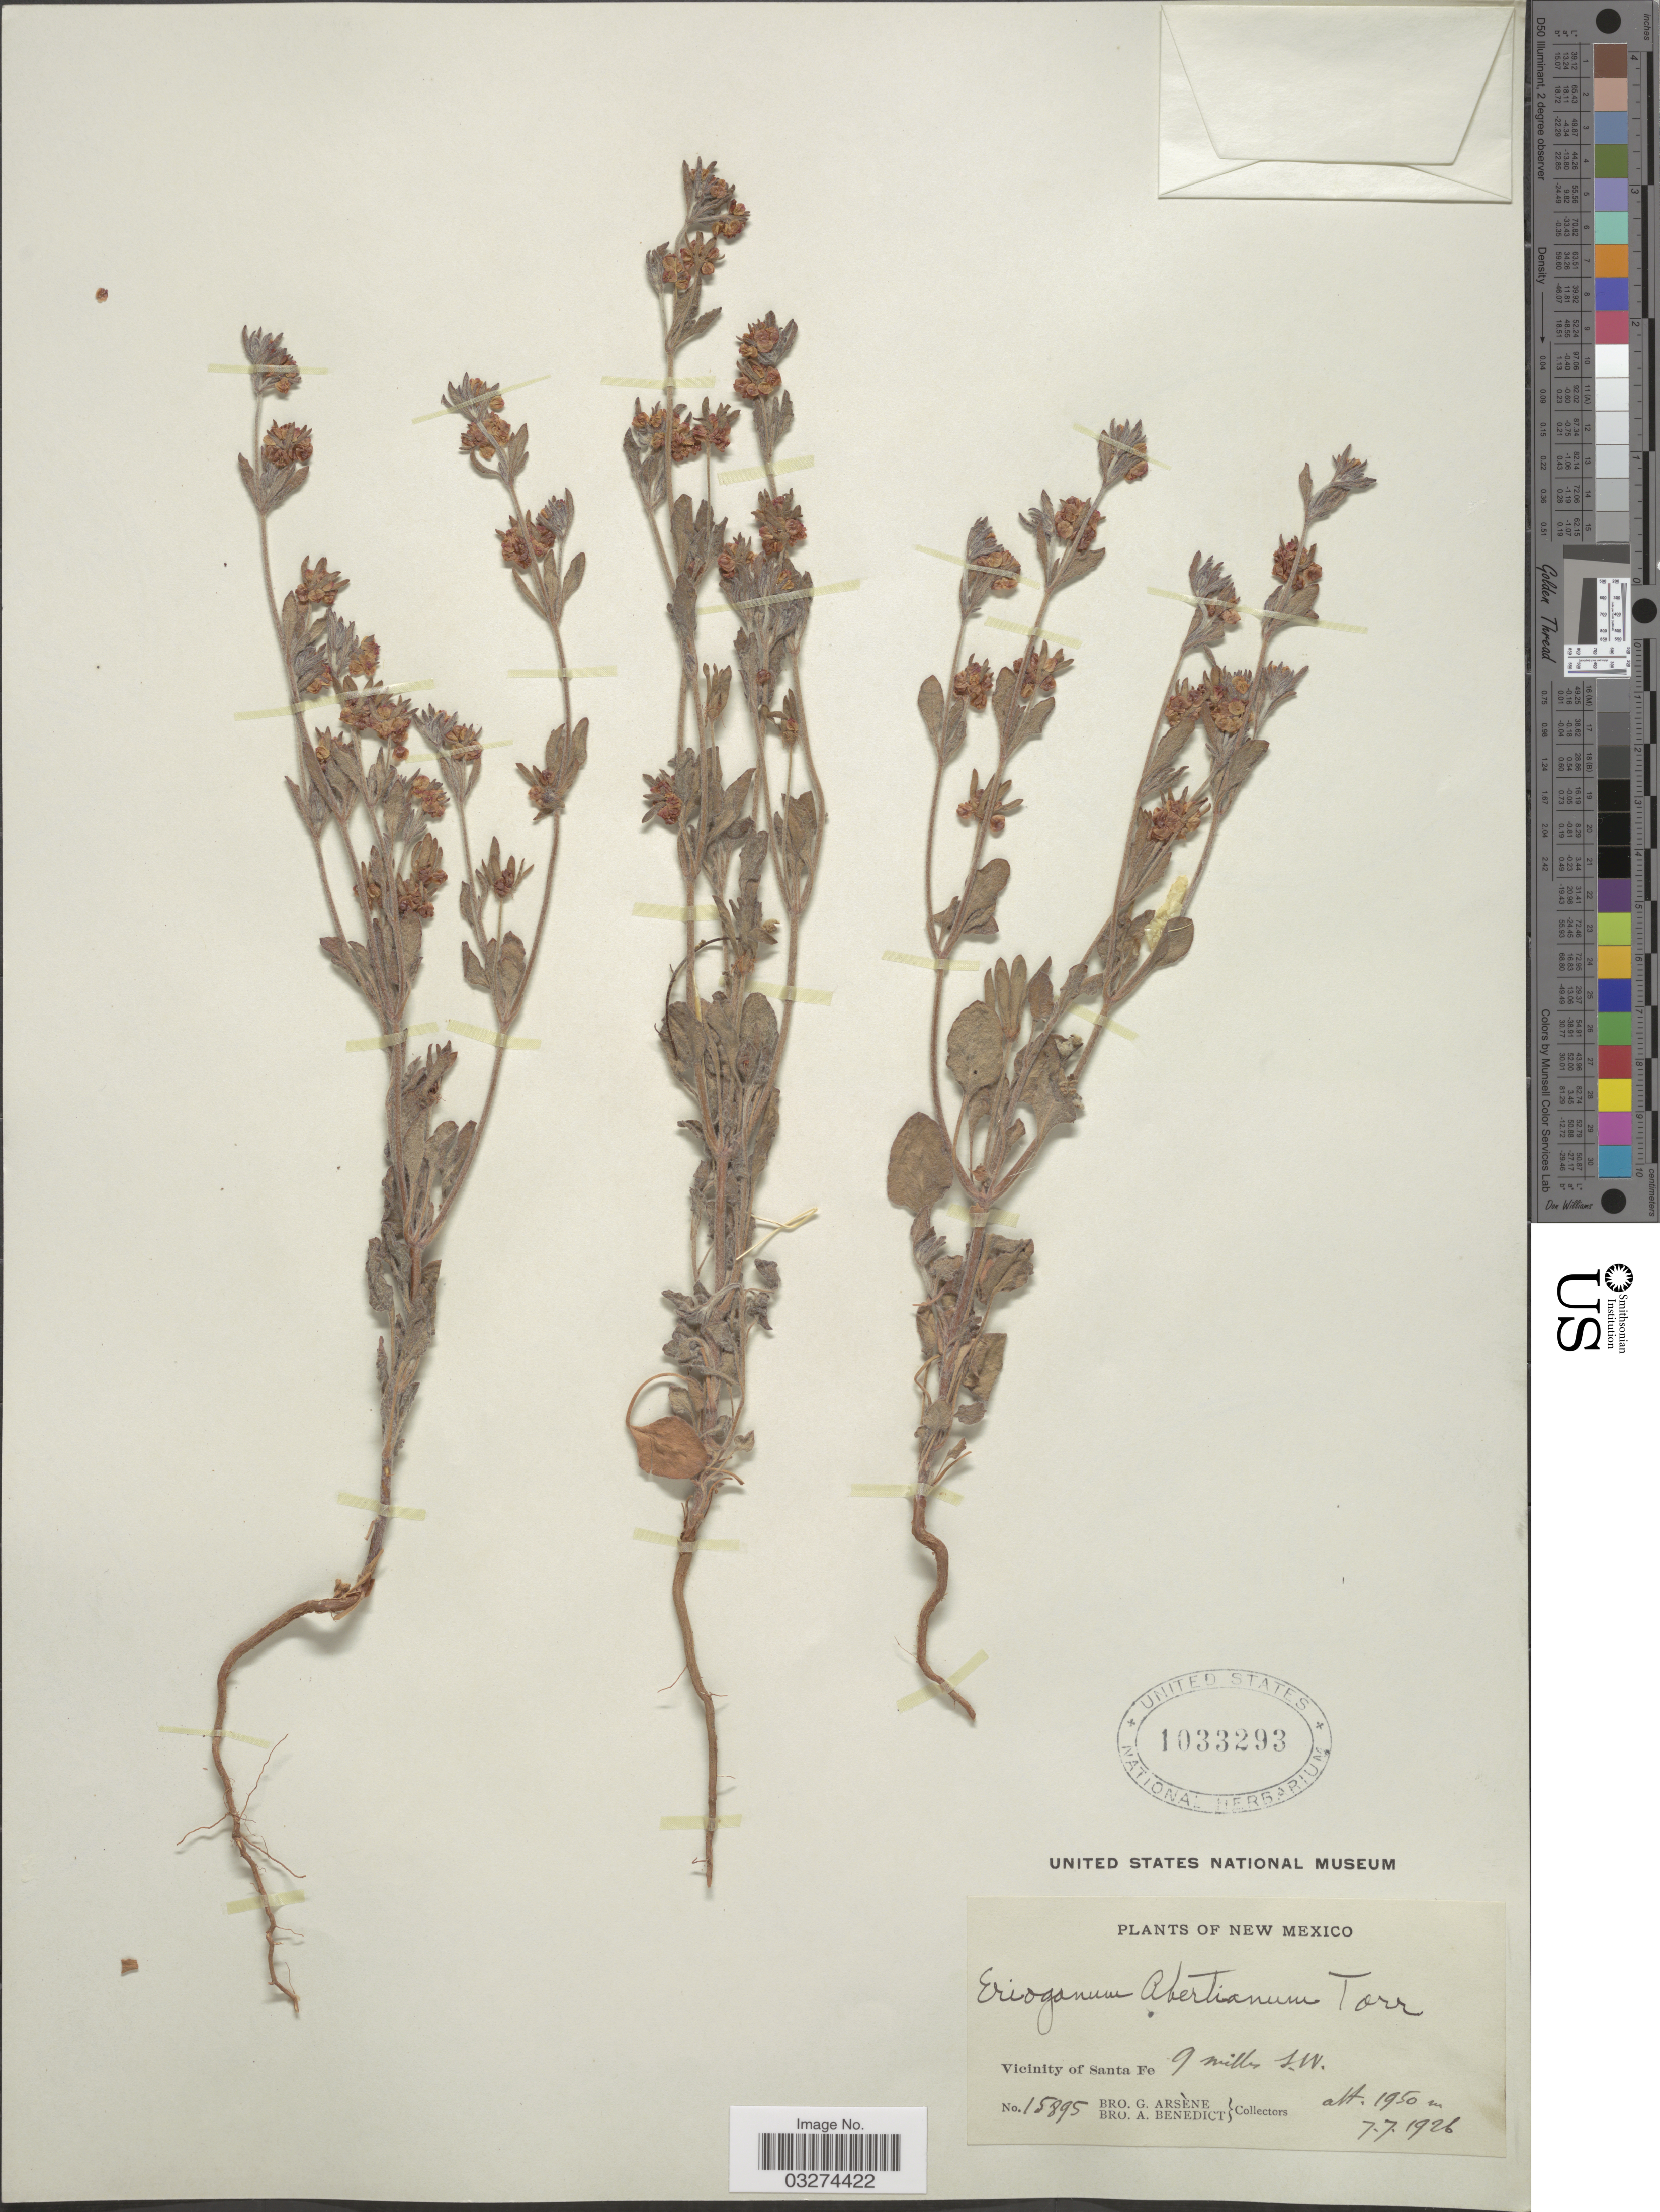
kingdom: Plantae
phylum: Tracheophyta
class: Magnoliopsida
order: Caryophyllales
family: Polygonaceae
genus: Eriogonum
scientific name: Eriogonum abertianum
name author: Torr.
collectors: Bro. G. Arsène & Bro. Benedict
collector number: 15895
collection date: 1926-07-07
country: United States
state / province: New Mexico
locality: Vicinity of Santa Fe, 9 miles S.W.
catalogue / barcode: US 1033293